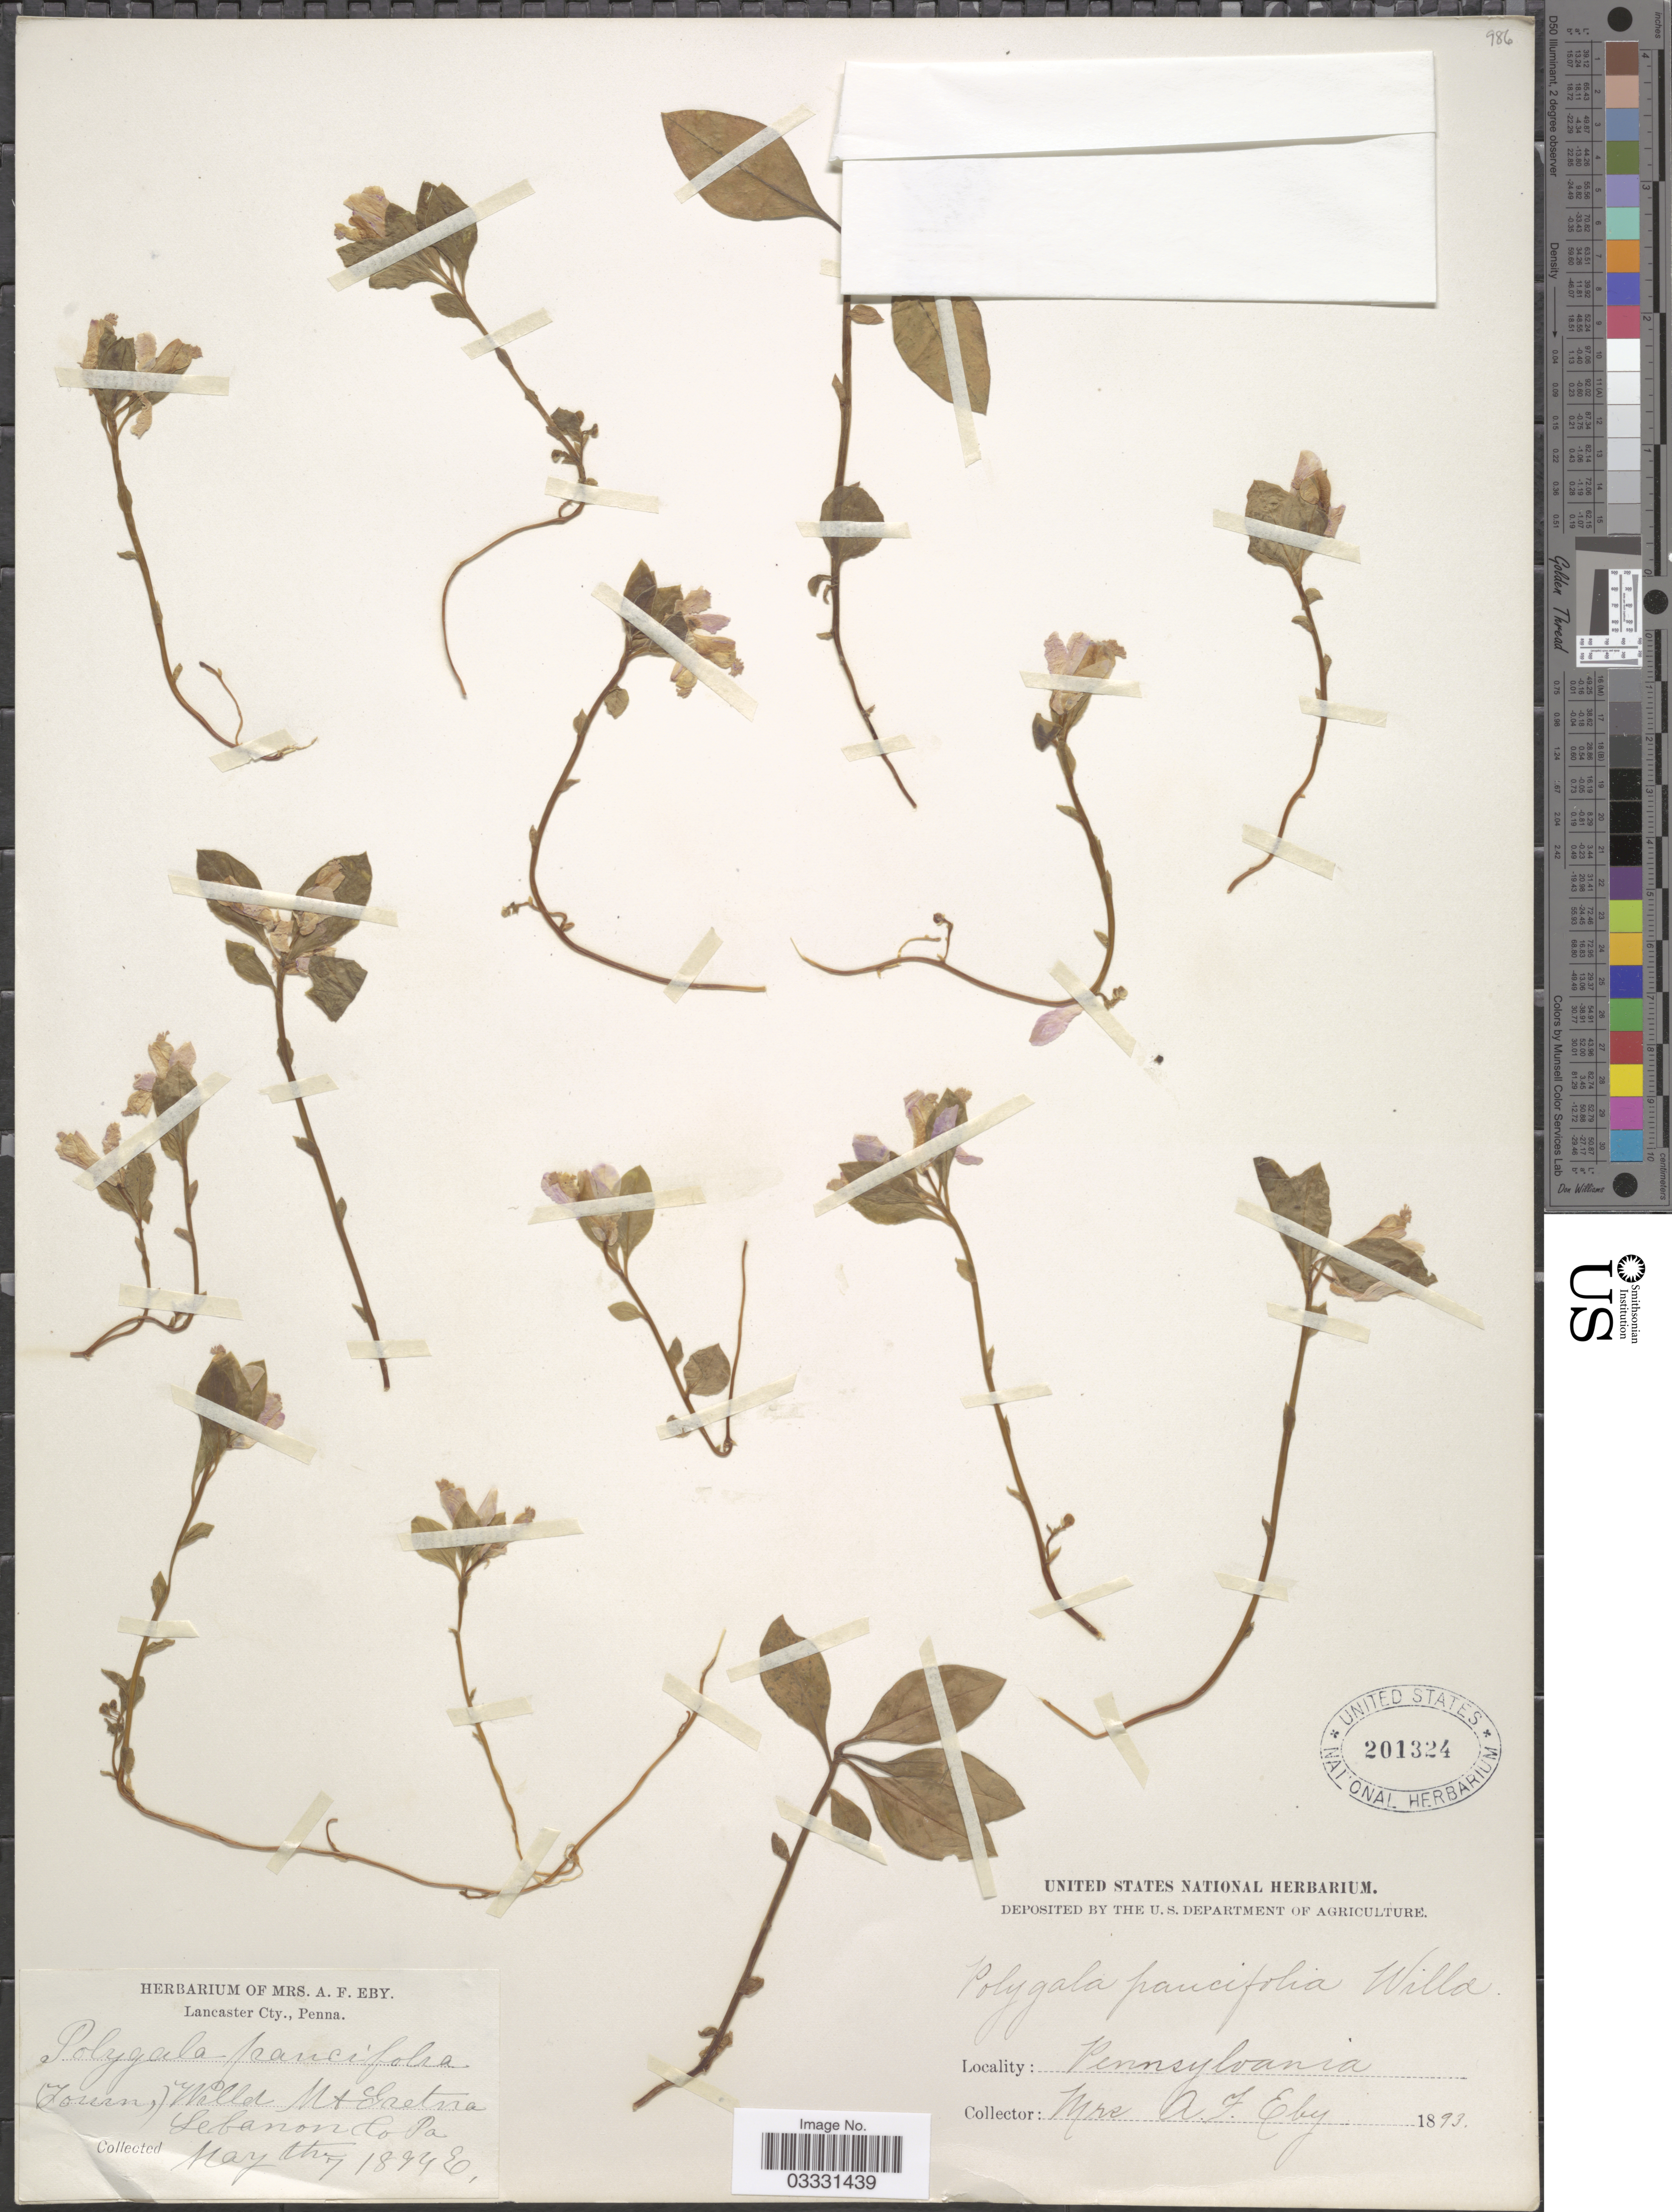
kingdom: Plantae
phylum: Tracheophyta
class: Magnoliopsida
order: Fabales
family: Polygalaceae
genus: Polygaloides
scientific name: Polygaloides paucifolia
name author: (Willd.) J.R. Abbott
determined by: Strong, Mark T., (BOT), Smithsonian Institution - National Museum of Natural History (UNITED STATES)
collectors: Mrs. A. F. Eby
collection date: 1894-05-07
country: United States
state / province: Pennsylvania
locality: Mt. Gretna. Lebanon Co.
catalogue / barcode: US 201324